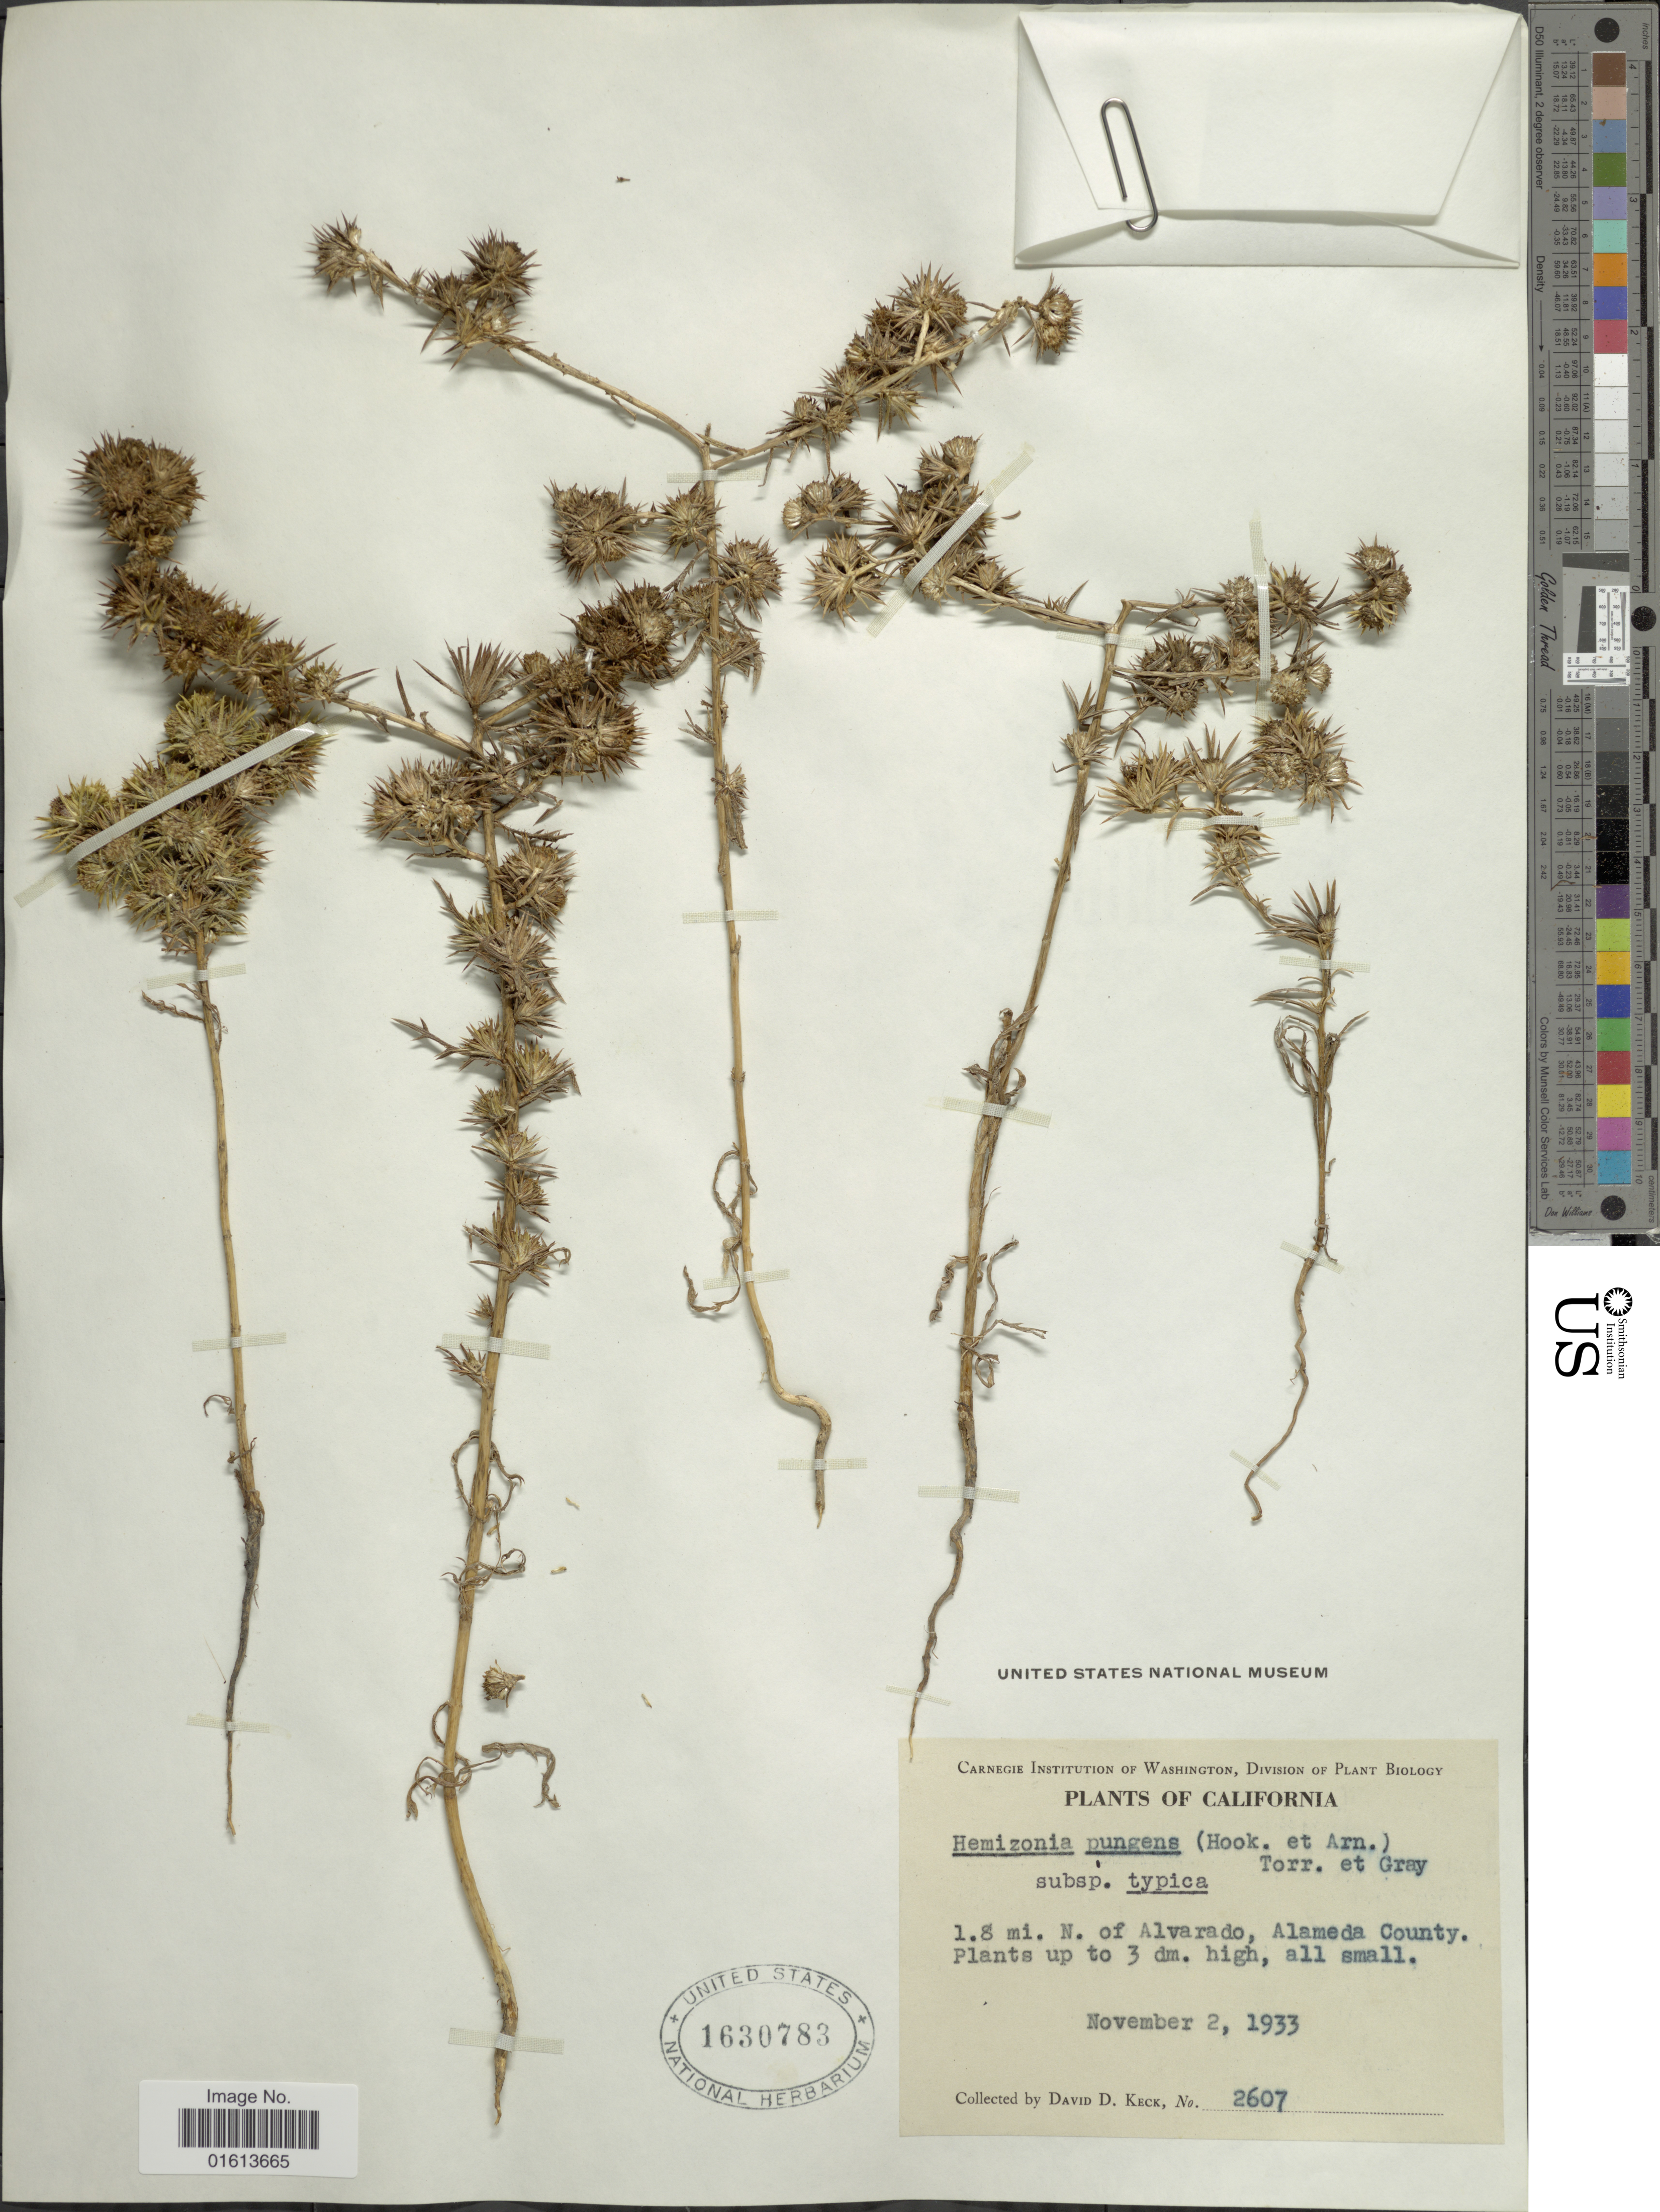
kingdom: Plantae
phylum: Tracheophyta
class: Magnoliopsida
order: Asterales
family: Asteraceae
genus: Centromadia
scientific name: Centromadia pungens subsp. pungens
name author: Hook. & Arn.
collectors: D. D. Keck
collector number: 2607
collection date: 1933-11-02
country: United States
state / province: California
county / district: Alameda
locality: California. 1.8 mi. N. of Alvarado, Alameda County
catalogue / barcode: US 1630783